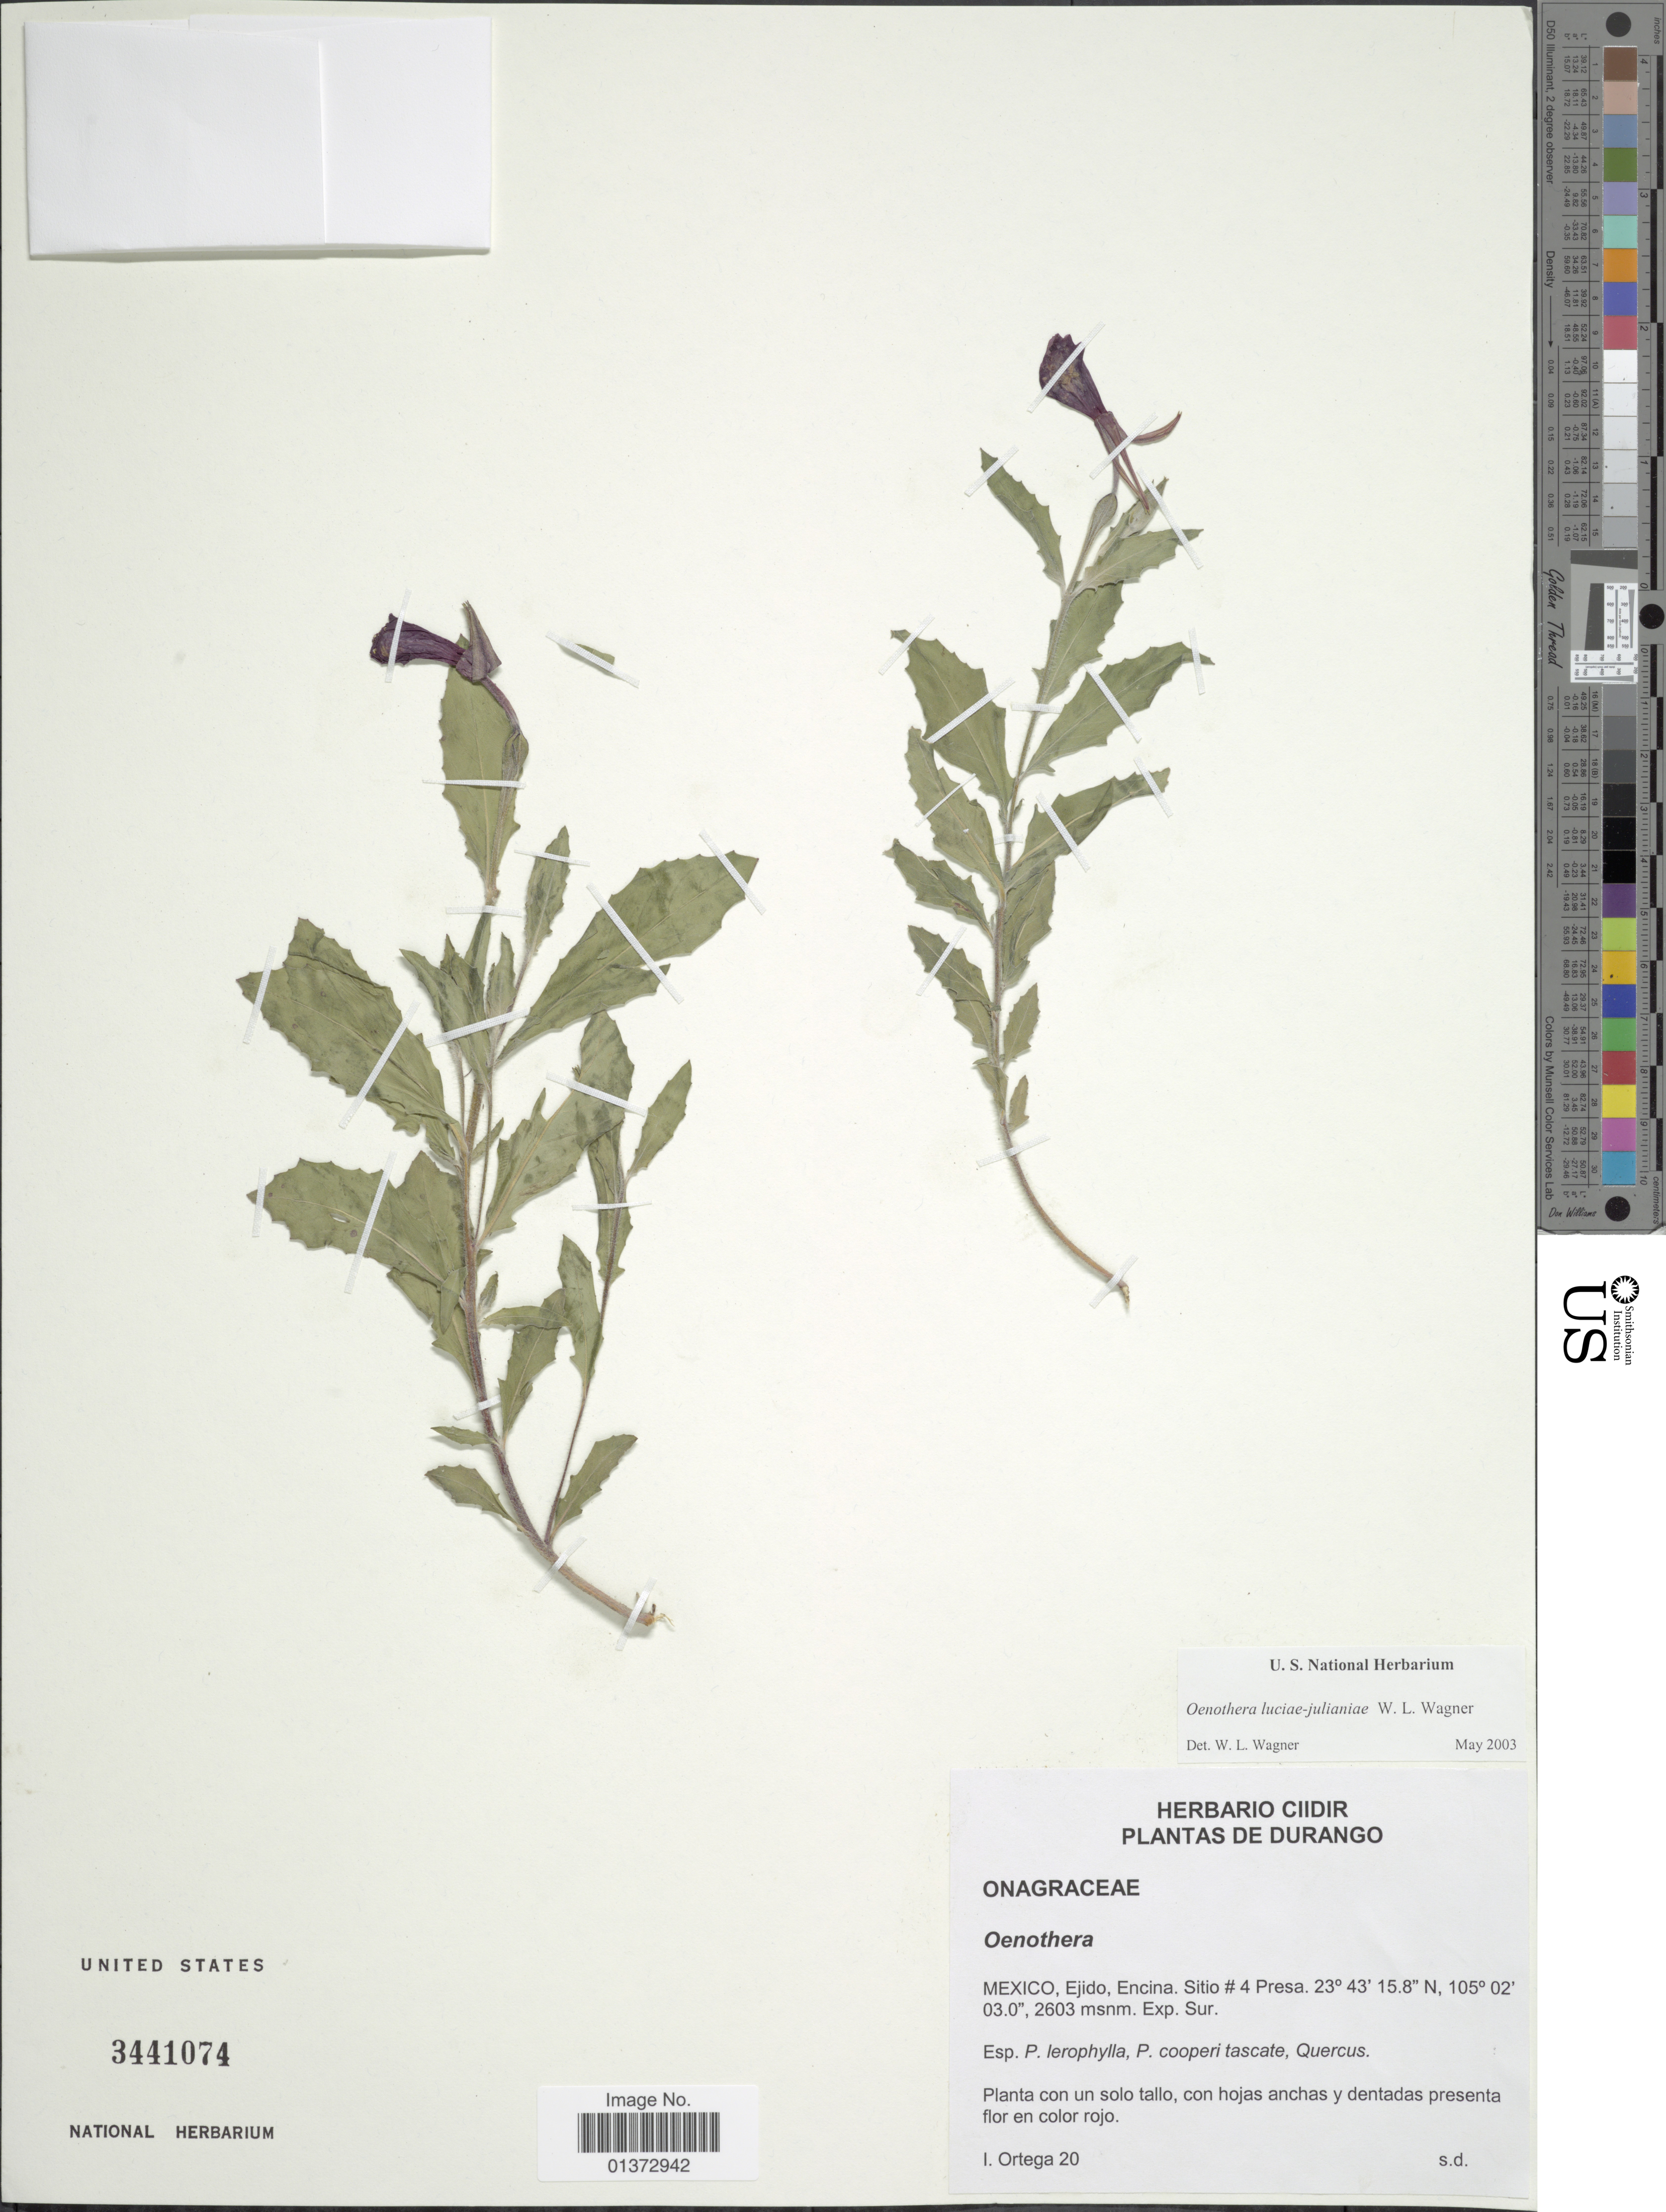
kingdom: Plantae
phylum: Tracheophyta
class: Magnoliopsida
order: Myrtales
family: Onagraceae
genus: Oenothera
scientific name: Oenothera luciae-julianiae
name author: W.L. Wagner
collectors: I. Ortega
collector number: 20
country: Mexico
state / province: Durango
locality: Ejido, Encina, Sitio #4 Presa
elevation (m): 2603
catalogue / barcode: US 3441074